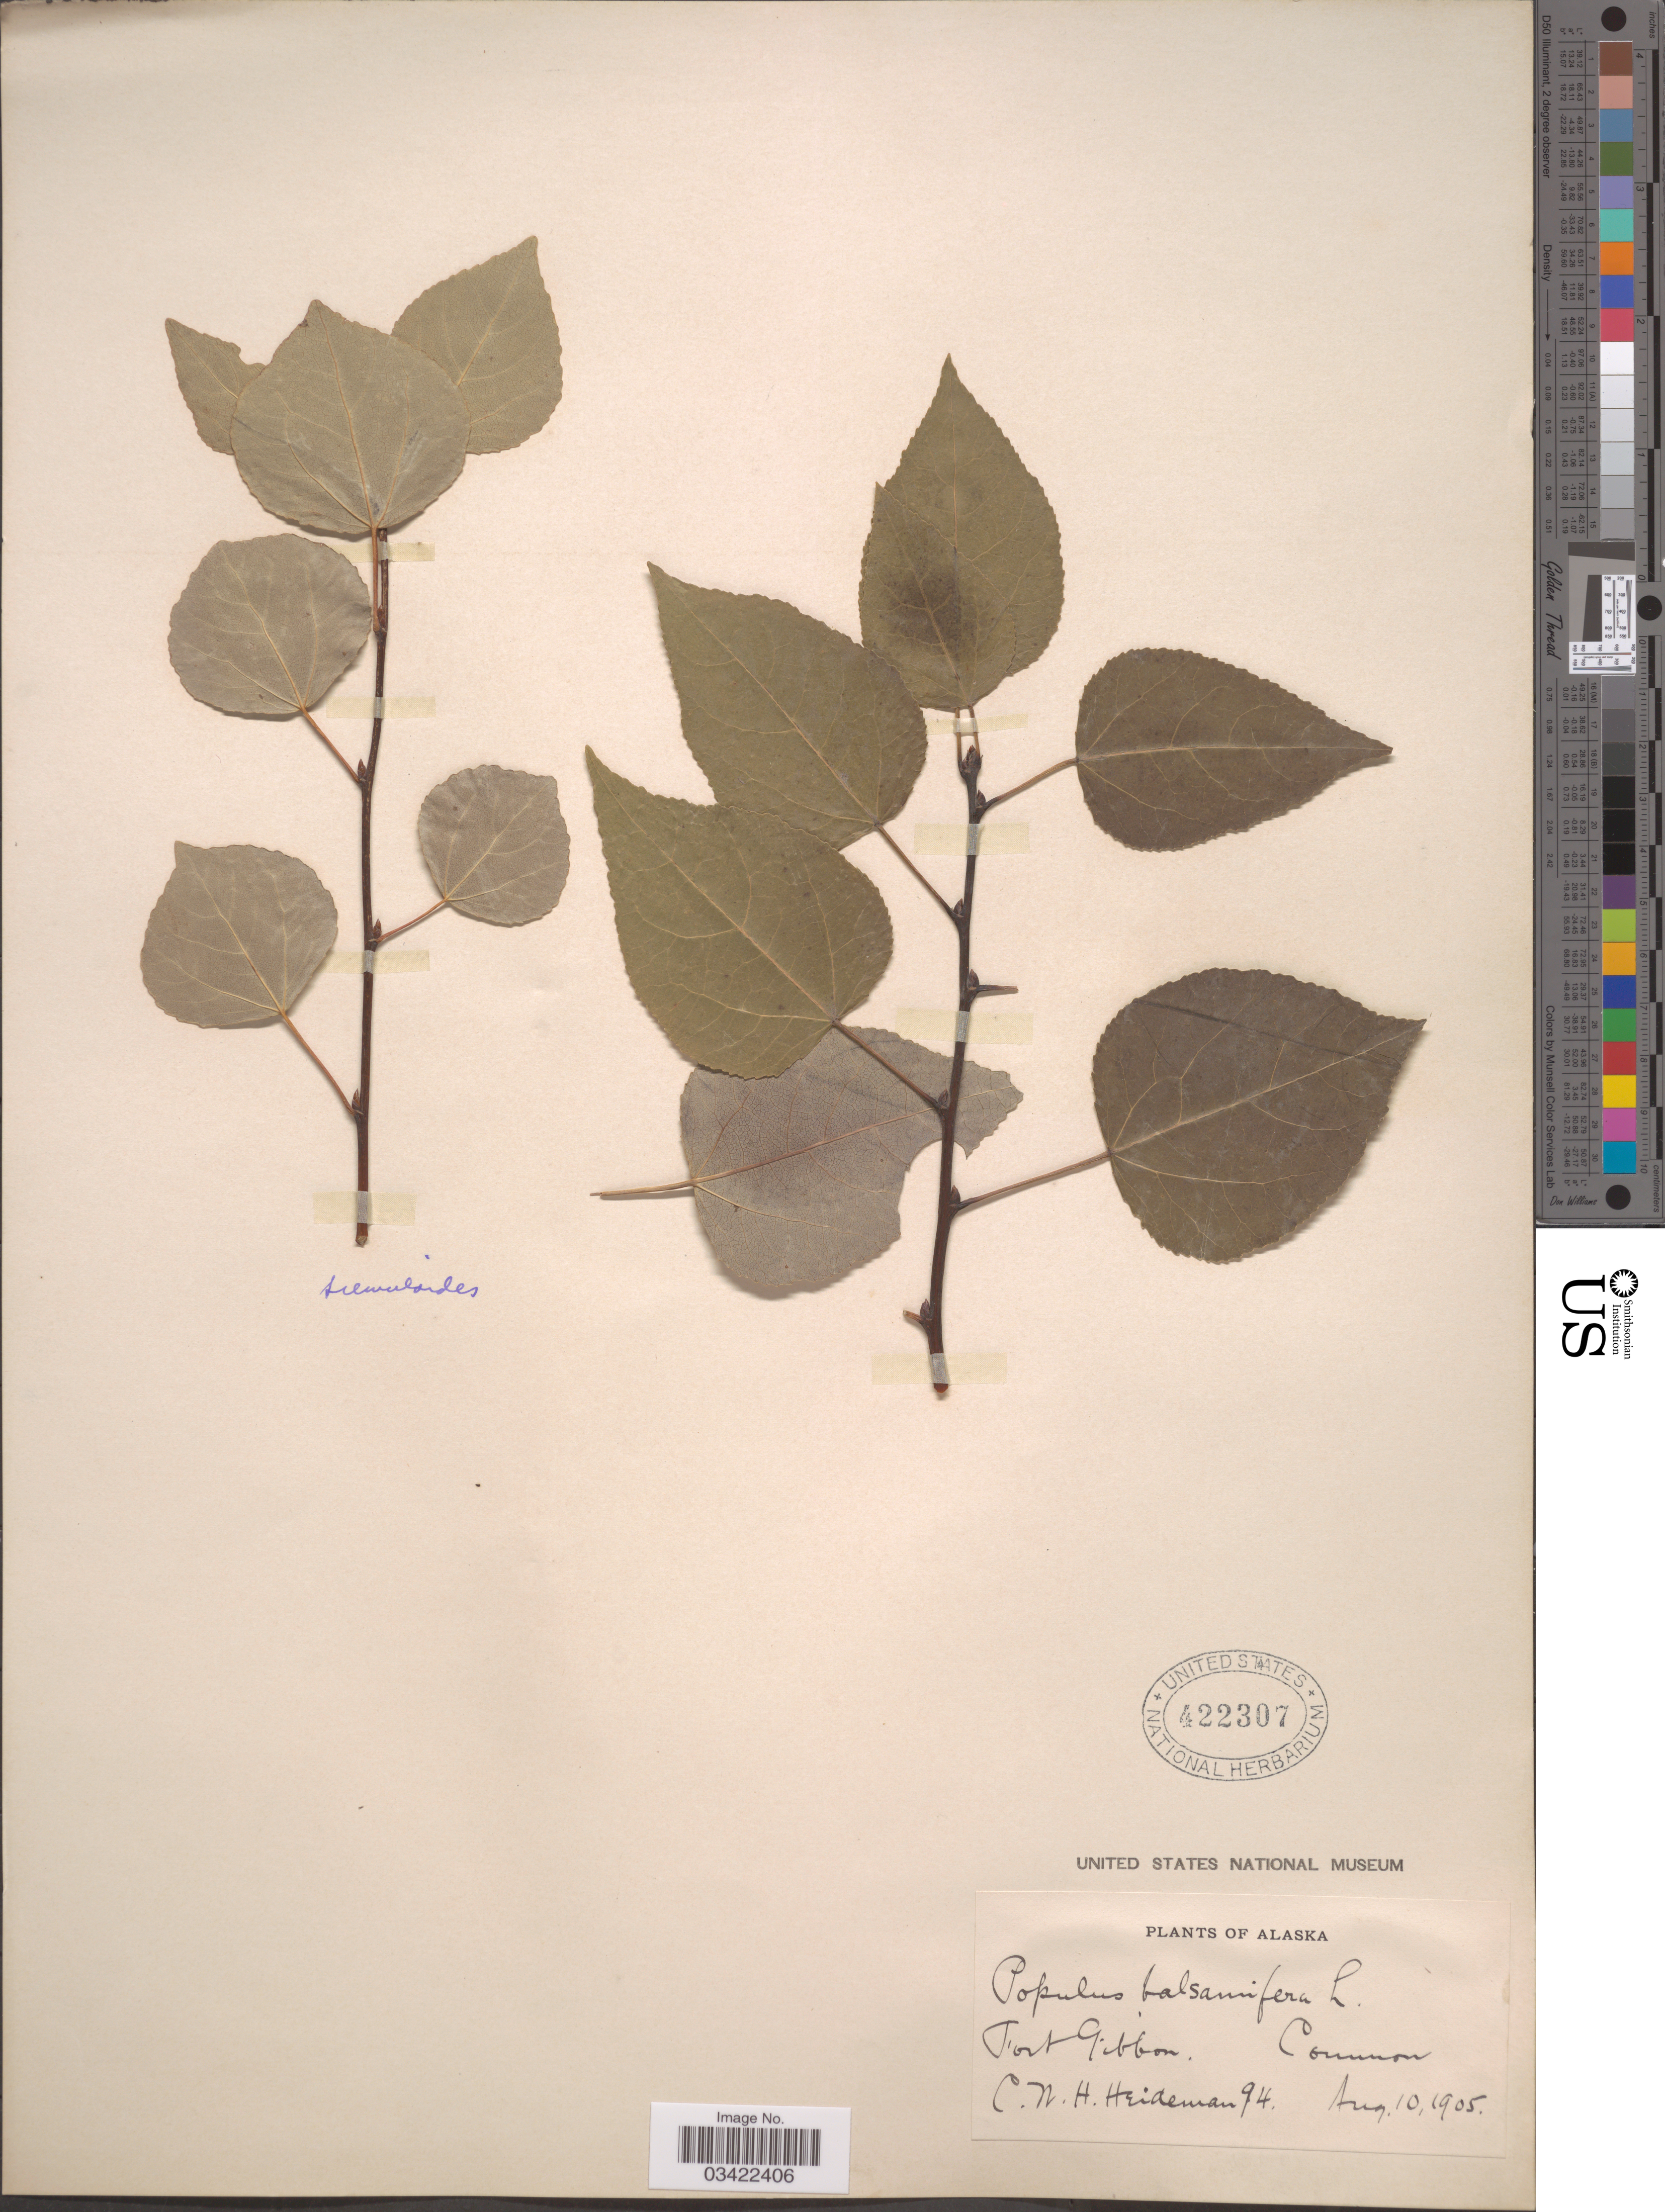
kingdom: Plantae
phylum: Tracheophyta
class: Magnoliopsida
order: Malpighiales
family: Salicaceae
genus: Populus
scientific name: Populus tremuloides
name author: Michx.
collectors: C. Heideman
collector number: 94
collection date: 1905-08-10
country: United States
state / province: Alaska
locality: Fort Gibbon.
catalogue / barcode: US 422307